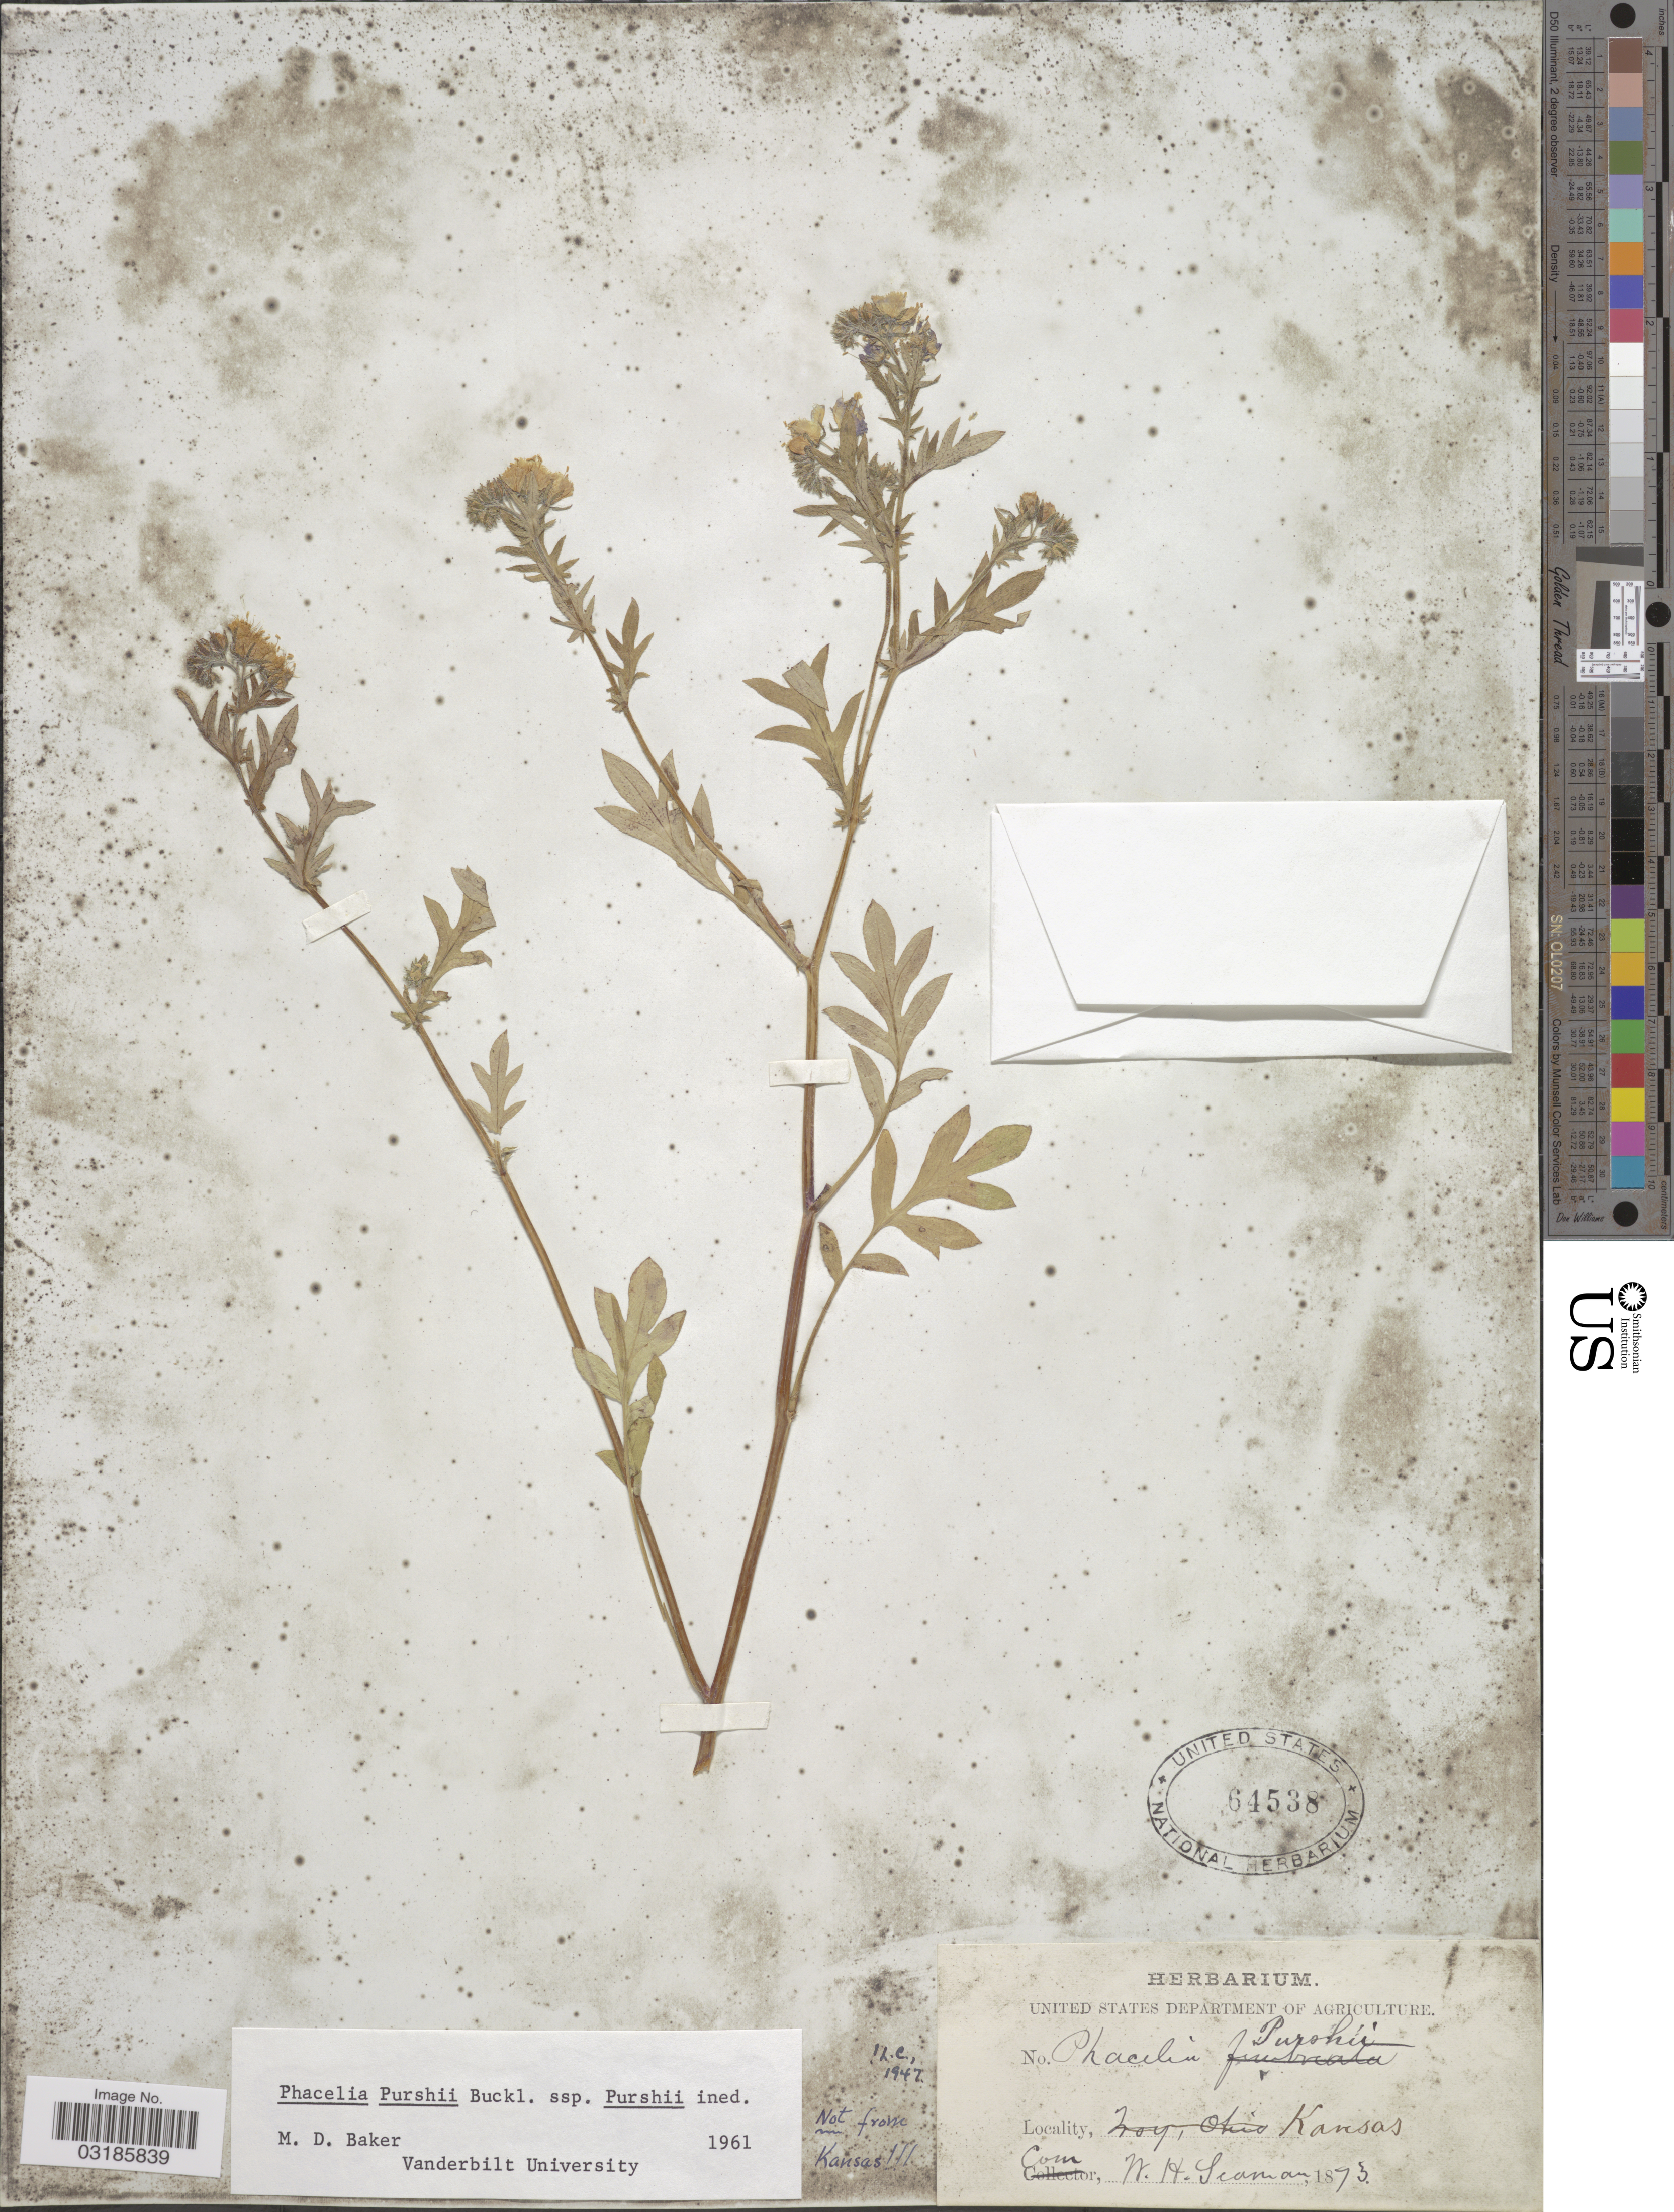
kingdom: Plantae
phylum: Tracheophyta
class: Magnoliopsida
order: Boraginales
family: Hydrophyllaceae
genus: Phacelia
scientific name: Phacelia purshii subsp. purshii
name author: Buckley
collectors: Facchini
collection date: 1873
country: United States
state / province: Kansas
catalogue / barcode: US 64538